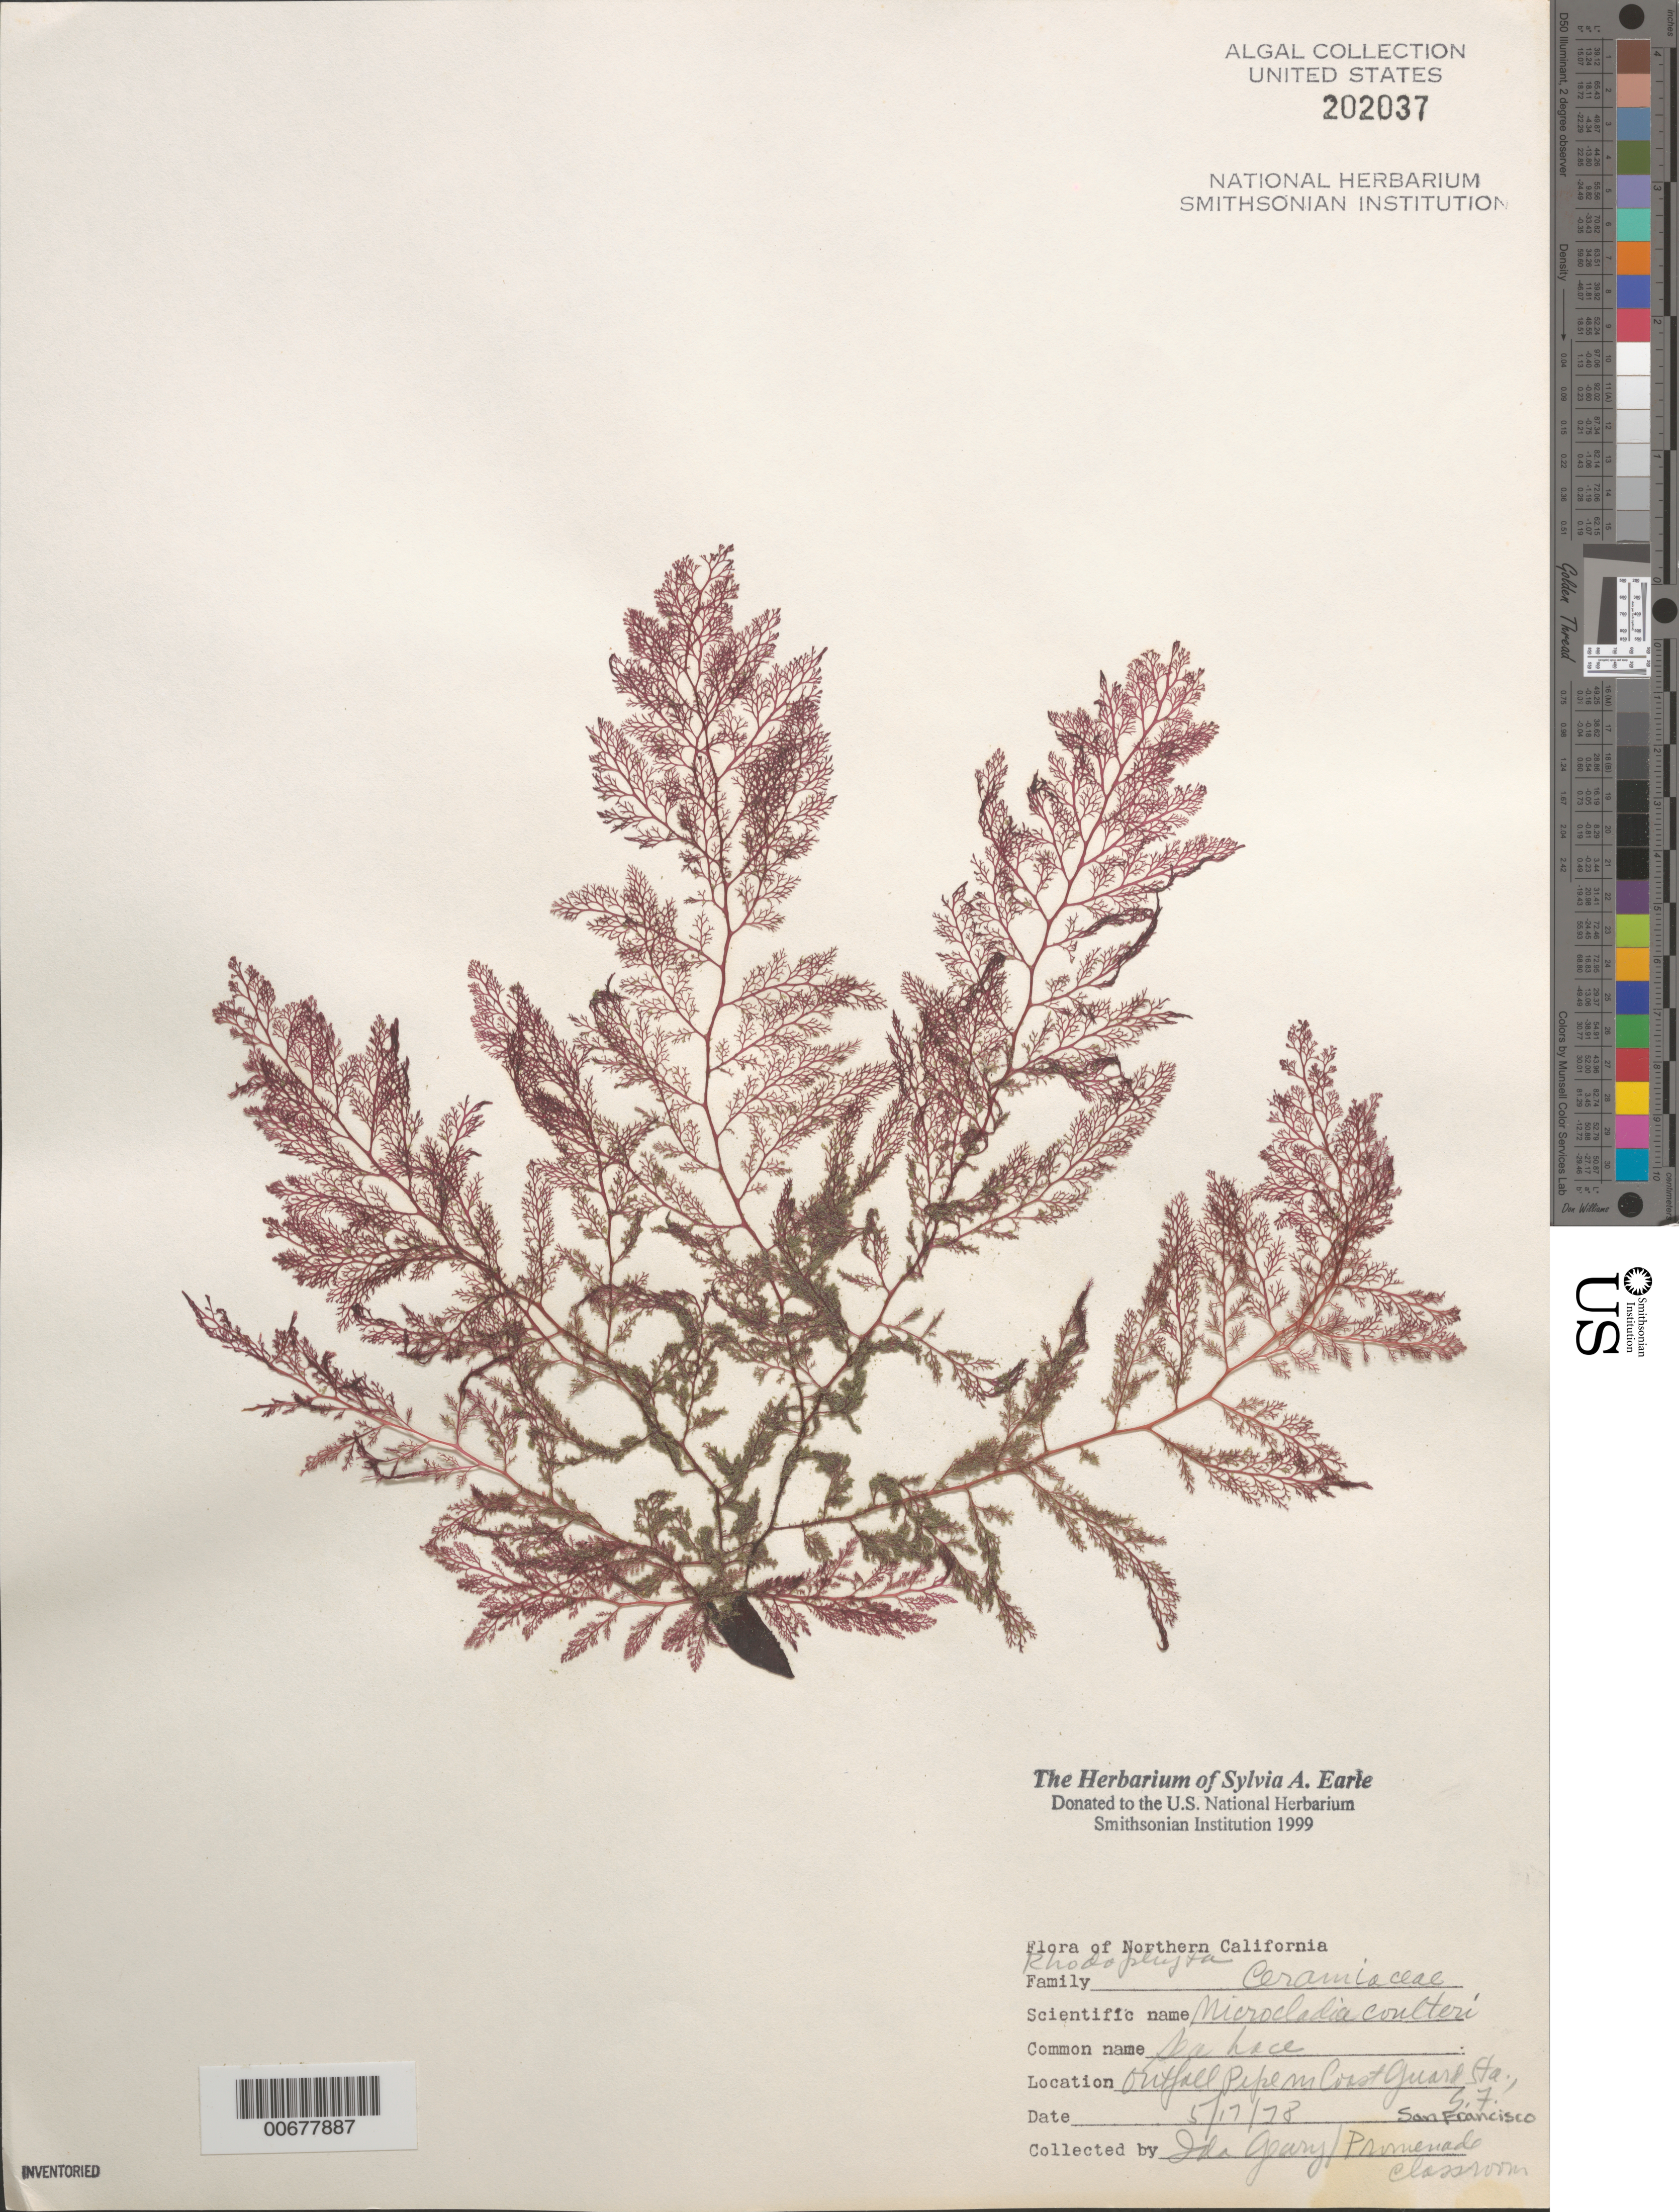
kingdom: Plantae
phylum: Rhodophyta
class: Florideophyceae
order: Ceramiales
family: Ceramiaceae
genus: Microcladia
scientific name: Microcladia coulteri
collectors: I. Geary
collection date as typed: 17 May 1978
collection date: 1978-05-17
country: United States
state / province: California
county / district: San Francisco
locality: San Francisco, near Coast Guard station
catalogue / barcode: US 202037